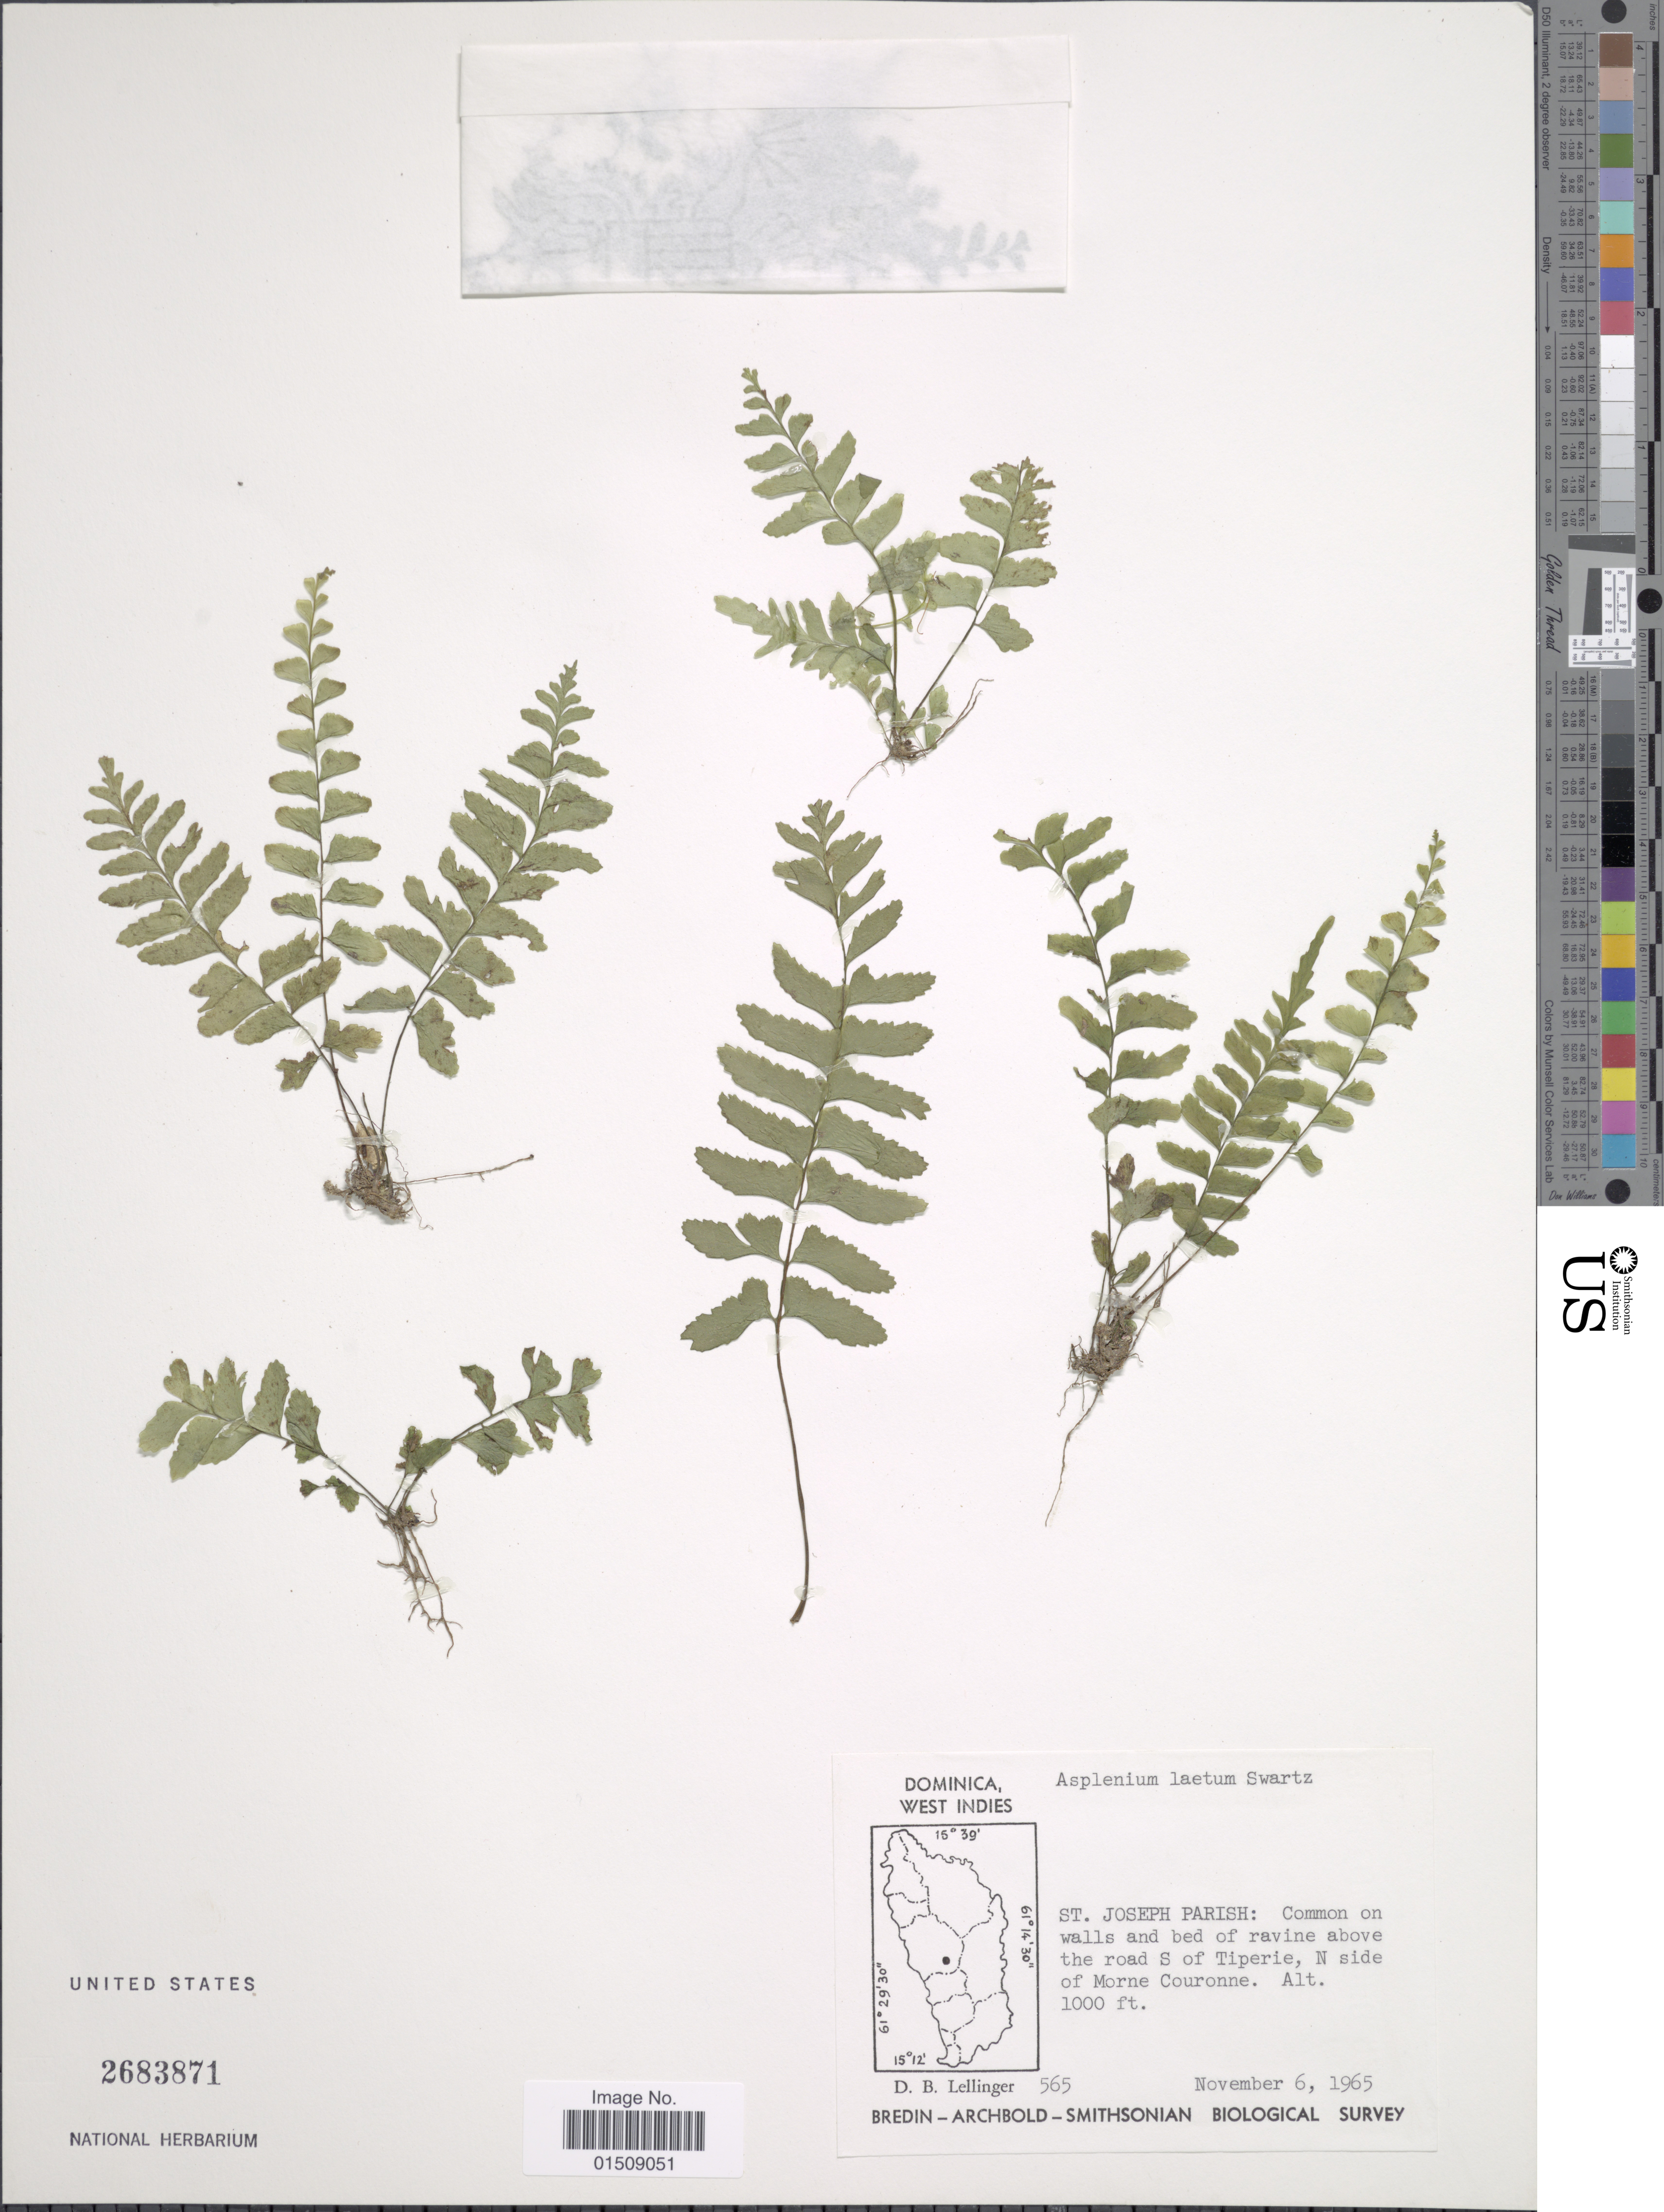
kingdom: Plantae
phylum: Tracheophyta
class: Polypodiopsida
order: Polypodiales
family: Aspleniaceae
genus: Asplenium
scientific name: Asplenium laetum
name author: Sw.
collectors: D. B. Lellinger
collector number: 565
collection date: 1965-11-06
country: Dominica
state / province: St. Joseph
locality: Dominica, West Indies, St. Joseph Parish: Common on walls and bed of ravine above the road S of Tiperie, N side of Morne Couronne.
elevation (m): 305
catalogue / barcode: US 2683871